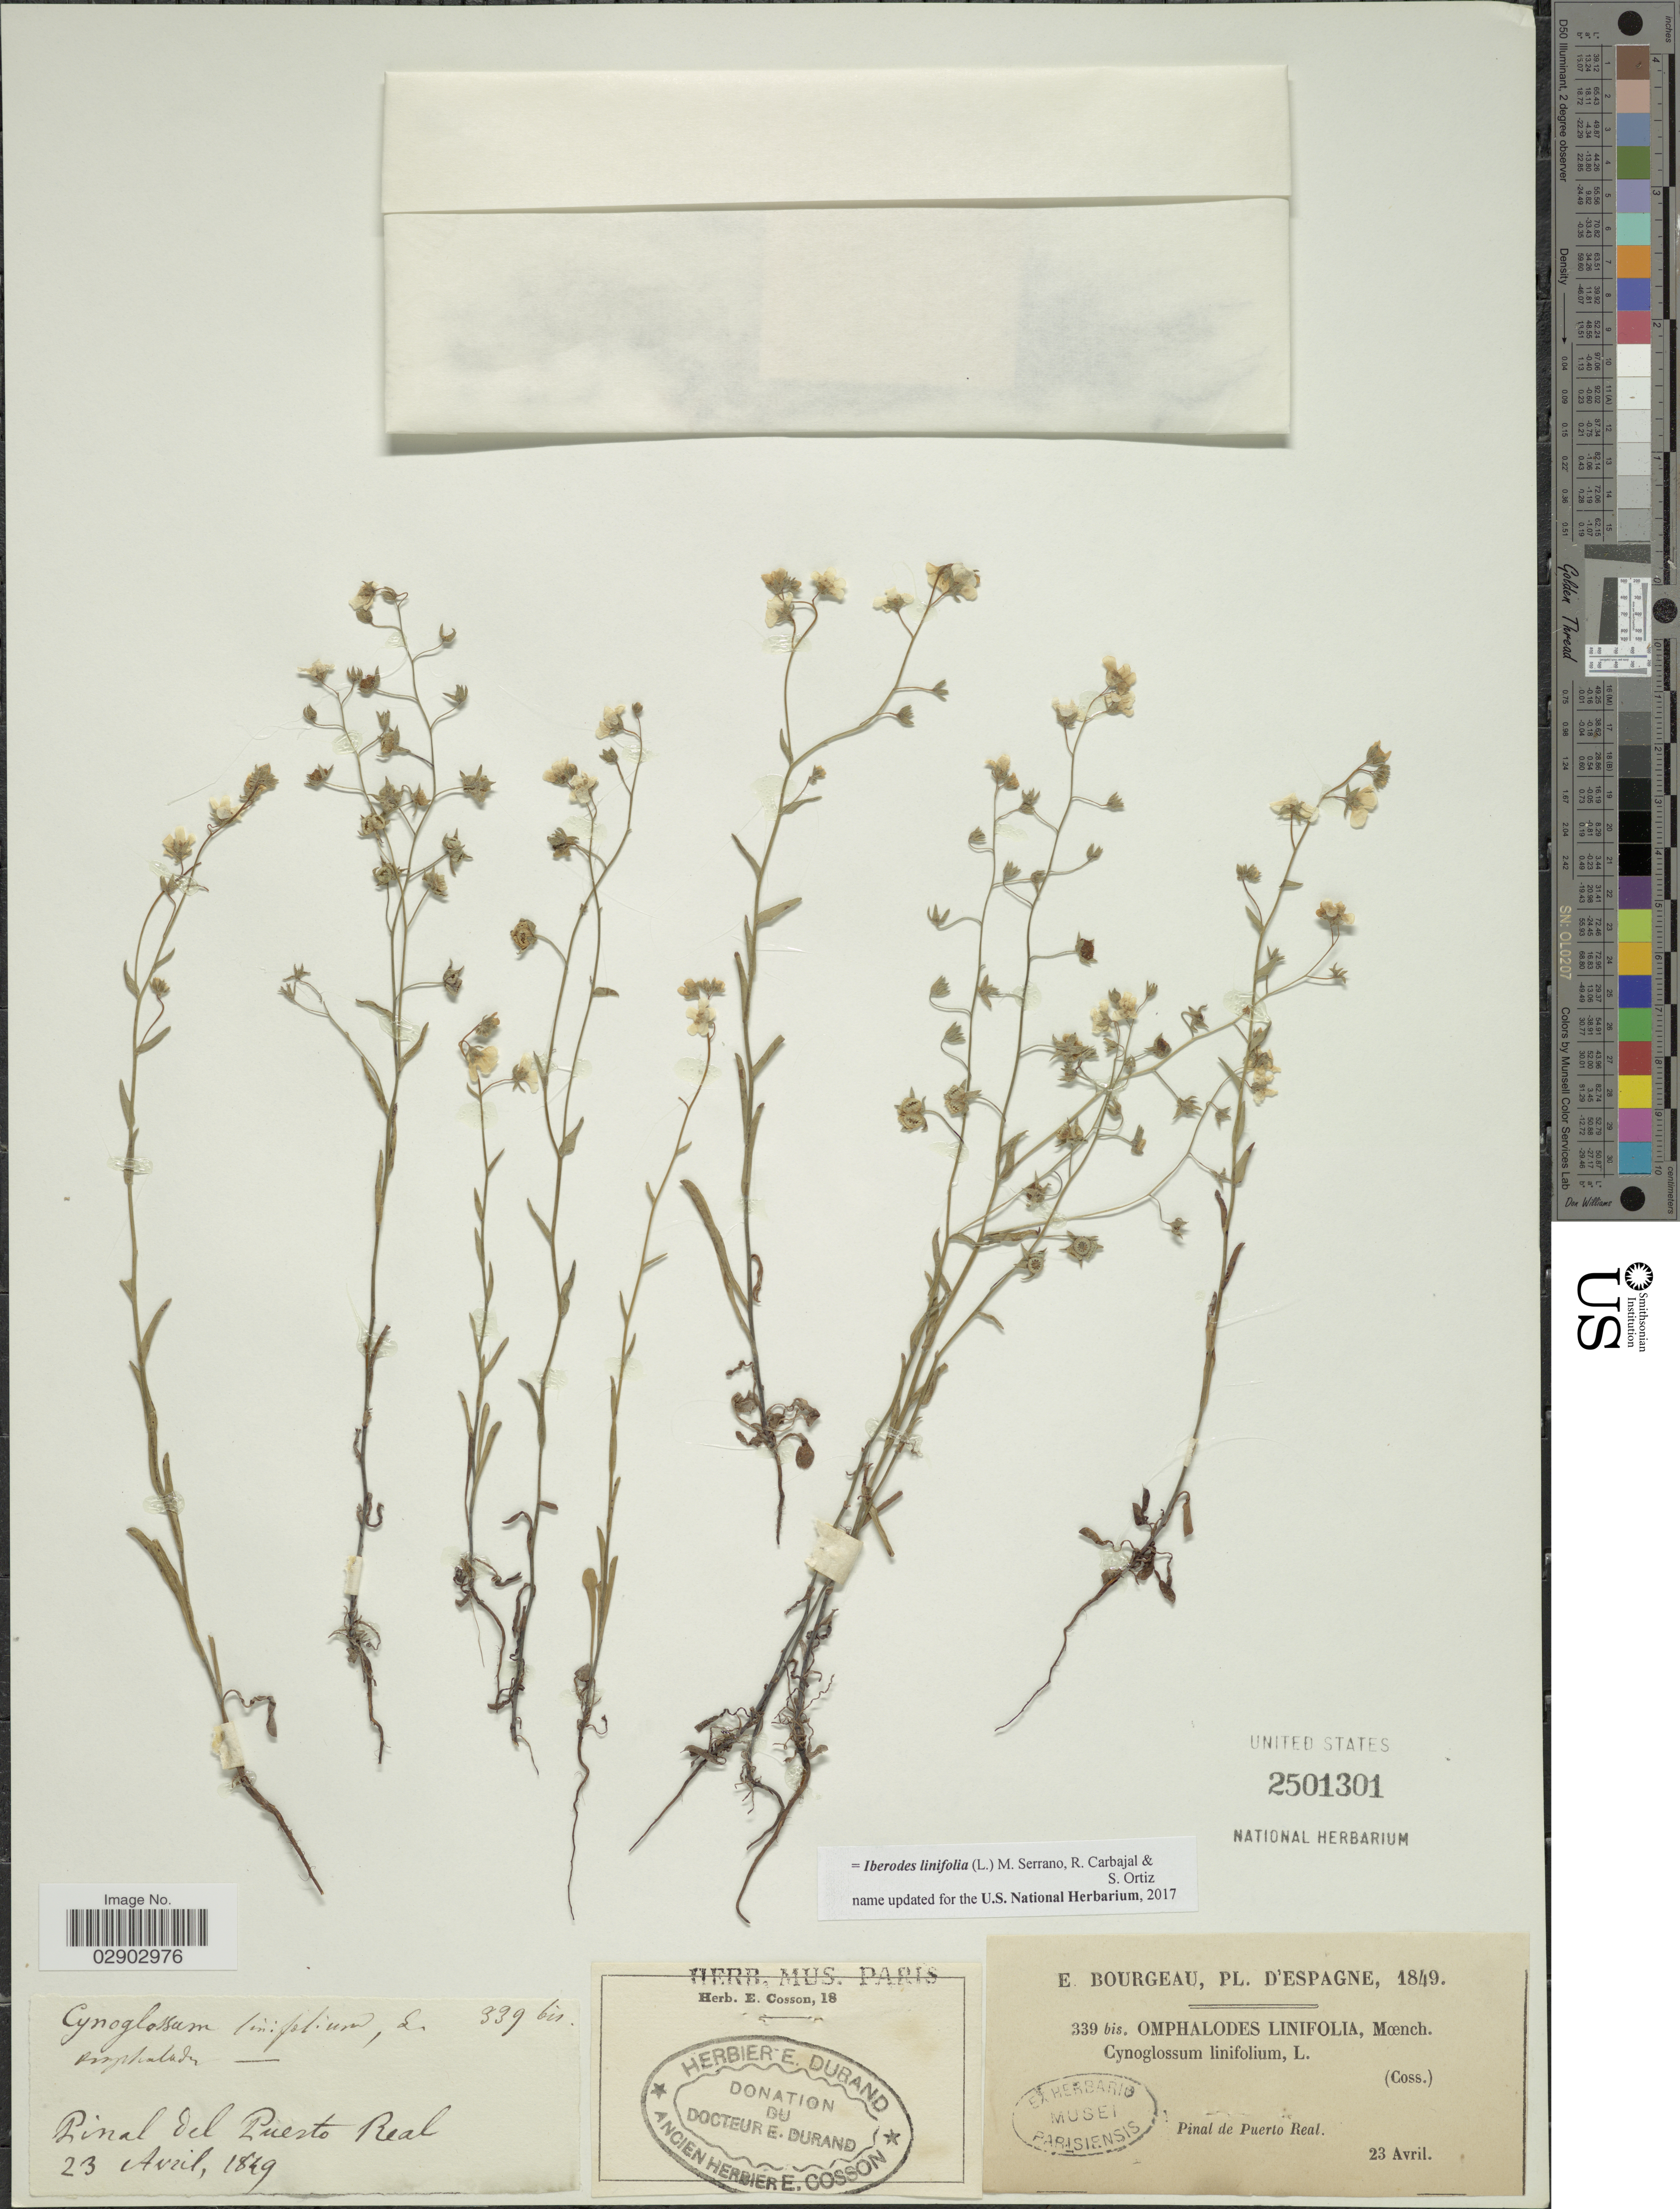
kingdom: Plantae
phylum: Tracheophyta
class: Magnoliopsida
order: Boraginales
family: Boraginaceae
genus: Iberodes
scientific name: Iberodes linifolia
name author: (L.) M. Serrano et al.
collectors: E. Bourgeau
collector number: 339bis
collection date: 1849-04-23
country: Spain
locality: Espagne. Pinal de Puerto Real.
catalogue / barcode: US 2501301